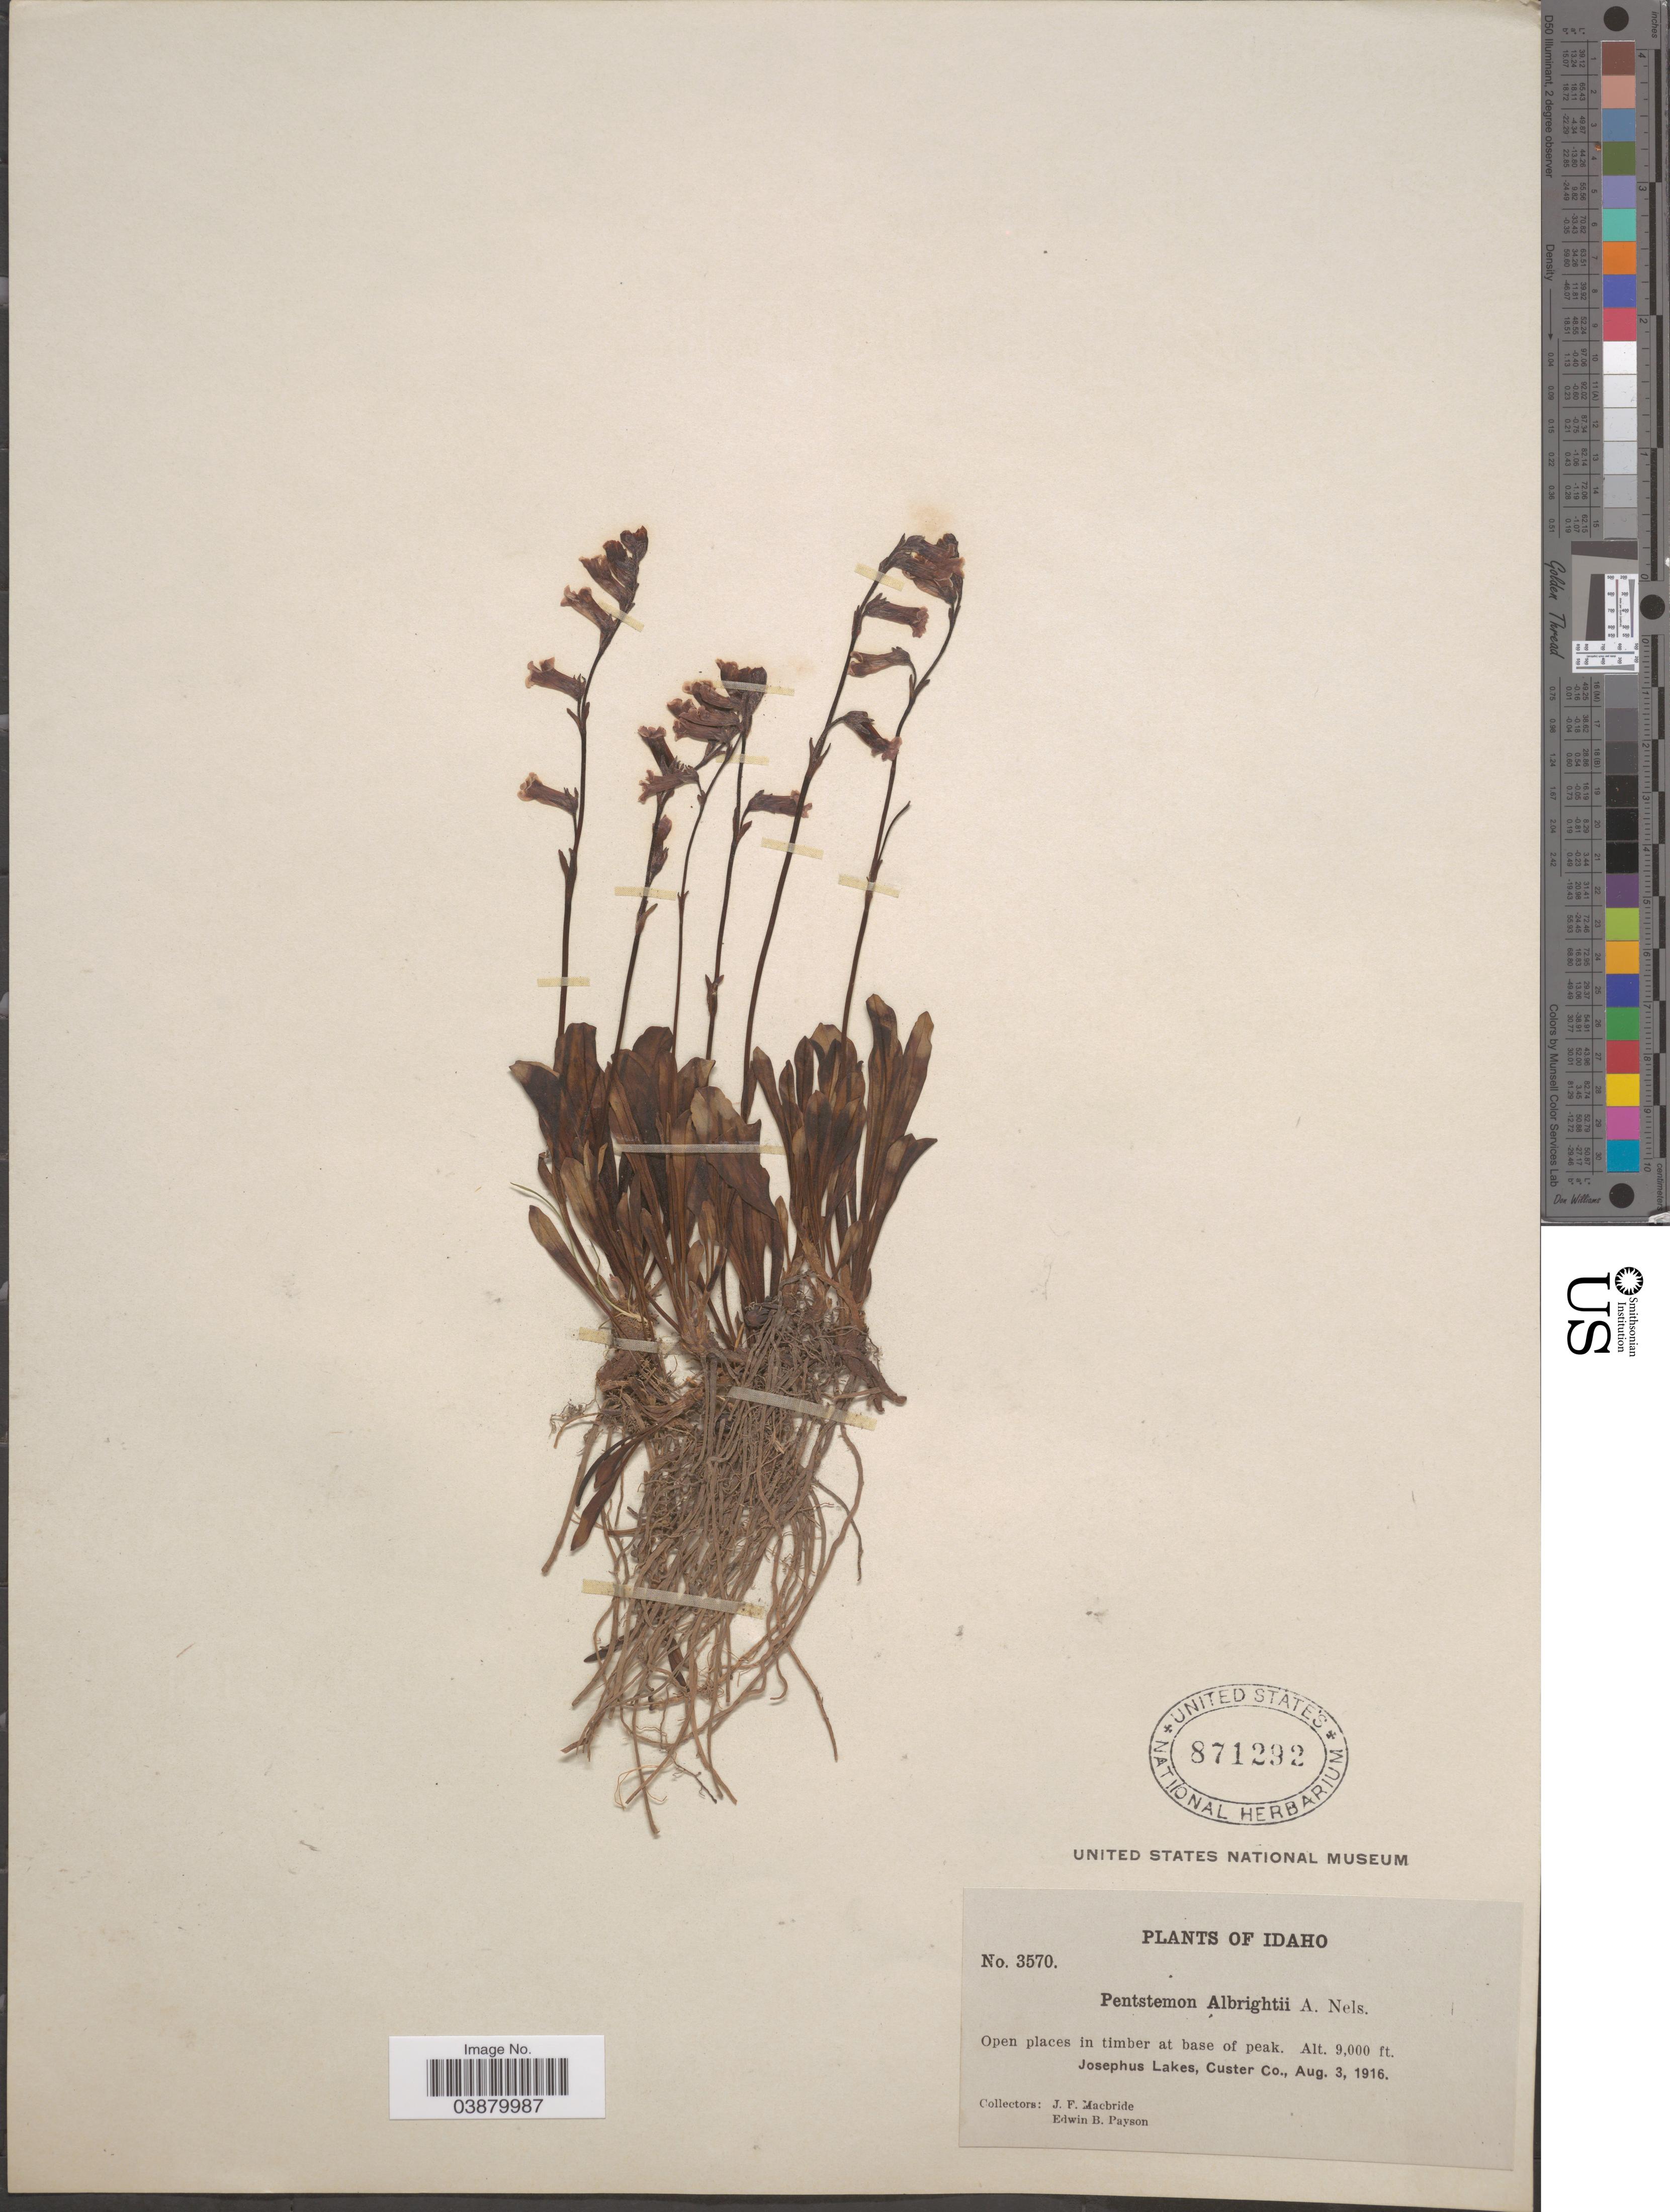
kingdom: Plantae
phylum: Tracheophyta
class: Magnoliopsida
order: Lamiales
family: Plantaginaceae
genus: Chionophila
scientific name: Chionophila tweedyi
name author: (Canby & Rose) Hend.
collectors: J. F. Macbride & E. B. Payson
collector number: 3570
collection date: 1916-08-03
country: United States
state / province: Idaho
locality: Open places in timber4 at base of peak. Josephus Lakes, Custer Co.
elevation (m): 2743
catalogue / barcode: US 871292